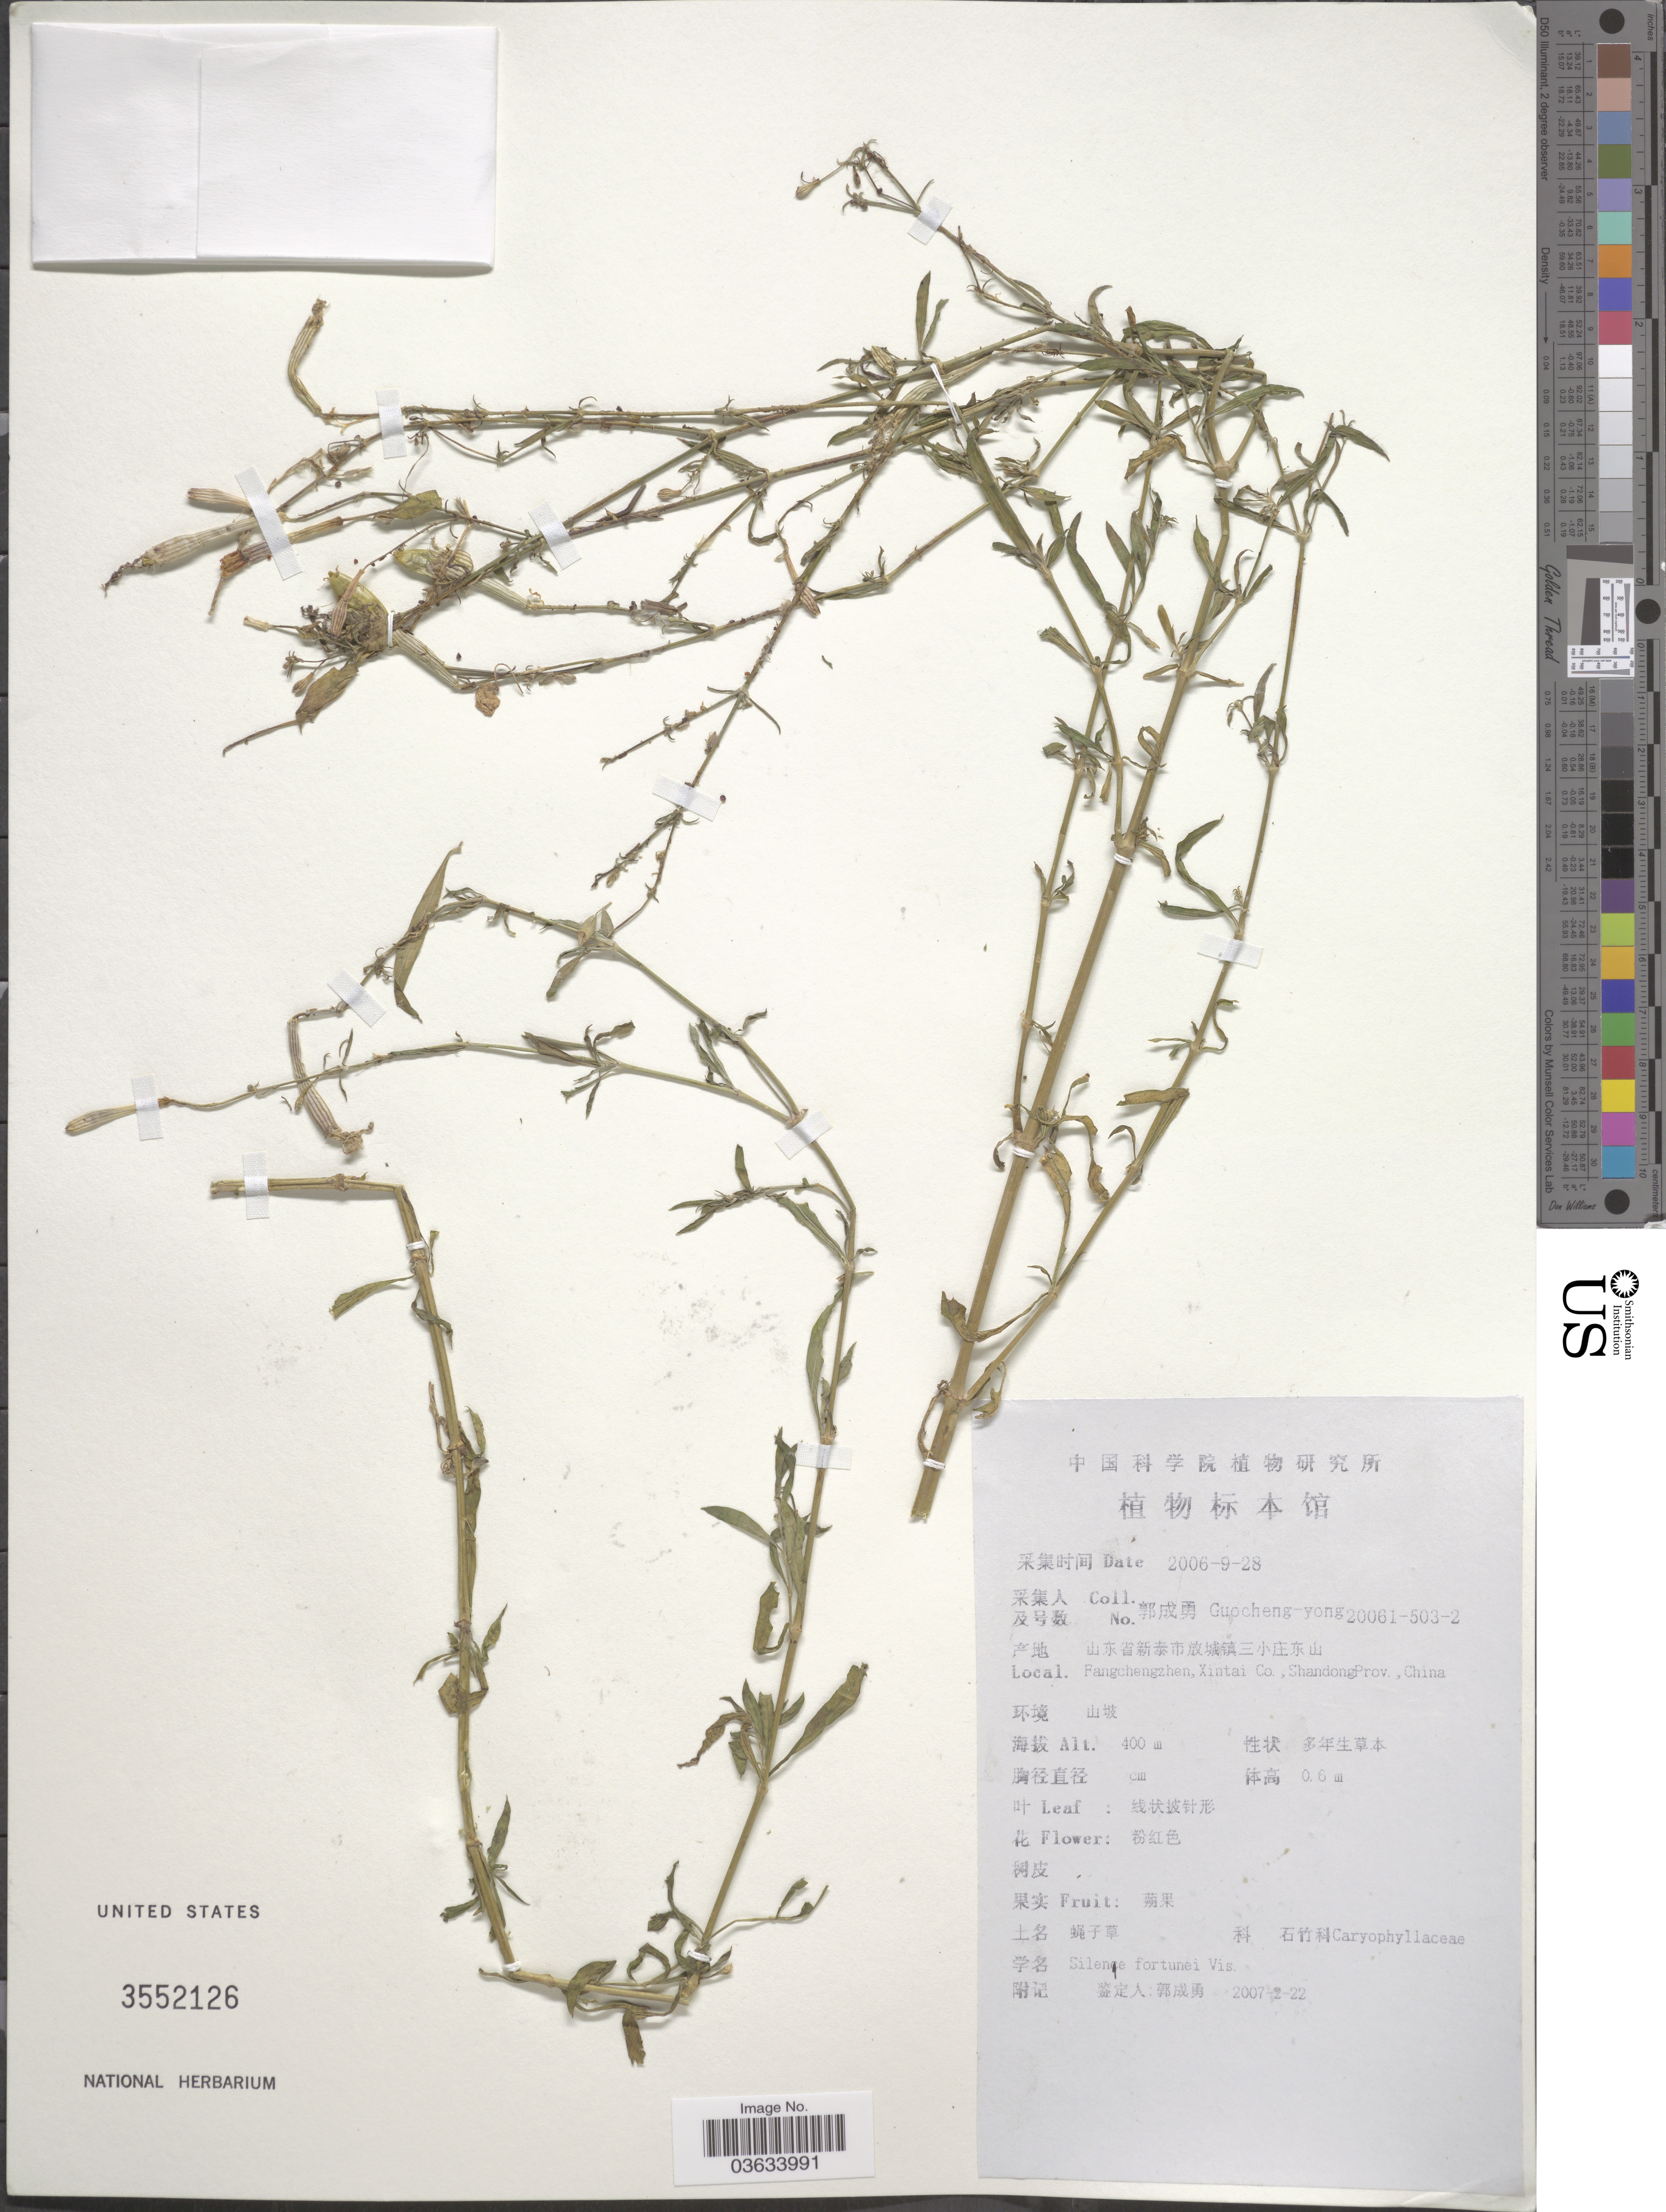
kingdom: Plantae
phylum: Tracheophyta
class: Magnoliopsida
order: Caryophyllales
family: Caryophyllaceae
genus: Silene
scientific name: Silene fortunei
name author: Vis.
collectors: Guo cheng-yong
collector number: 20061-503-2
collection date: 2006-09-28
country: China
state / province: Shandong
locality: Fangchengzhen, Xintai Co.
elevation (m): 400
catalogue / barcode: US 3552126